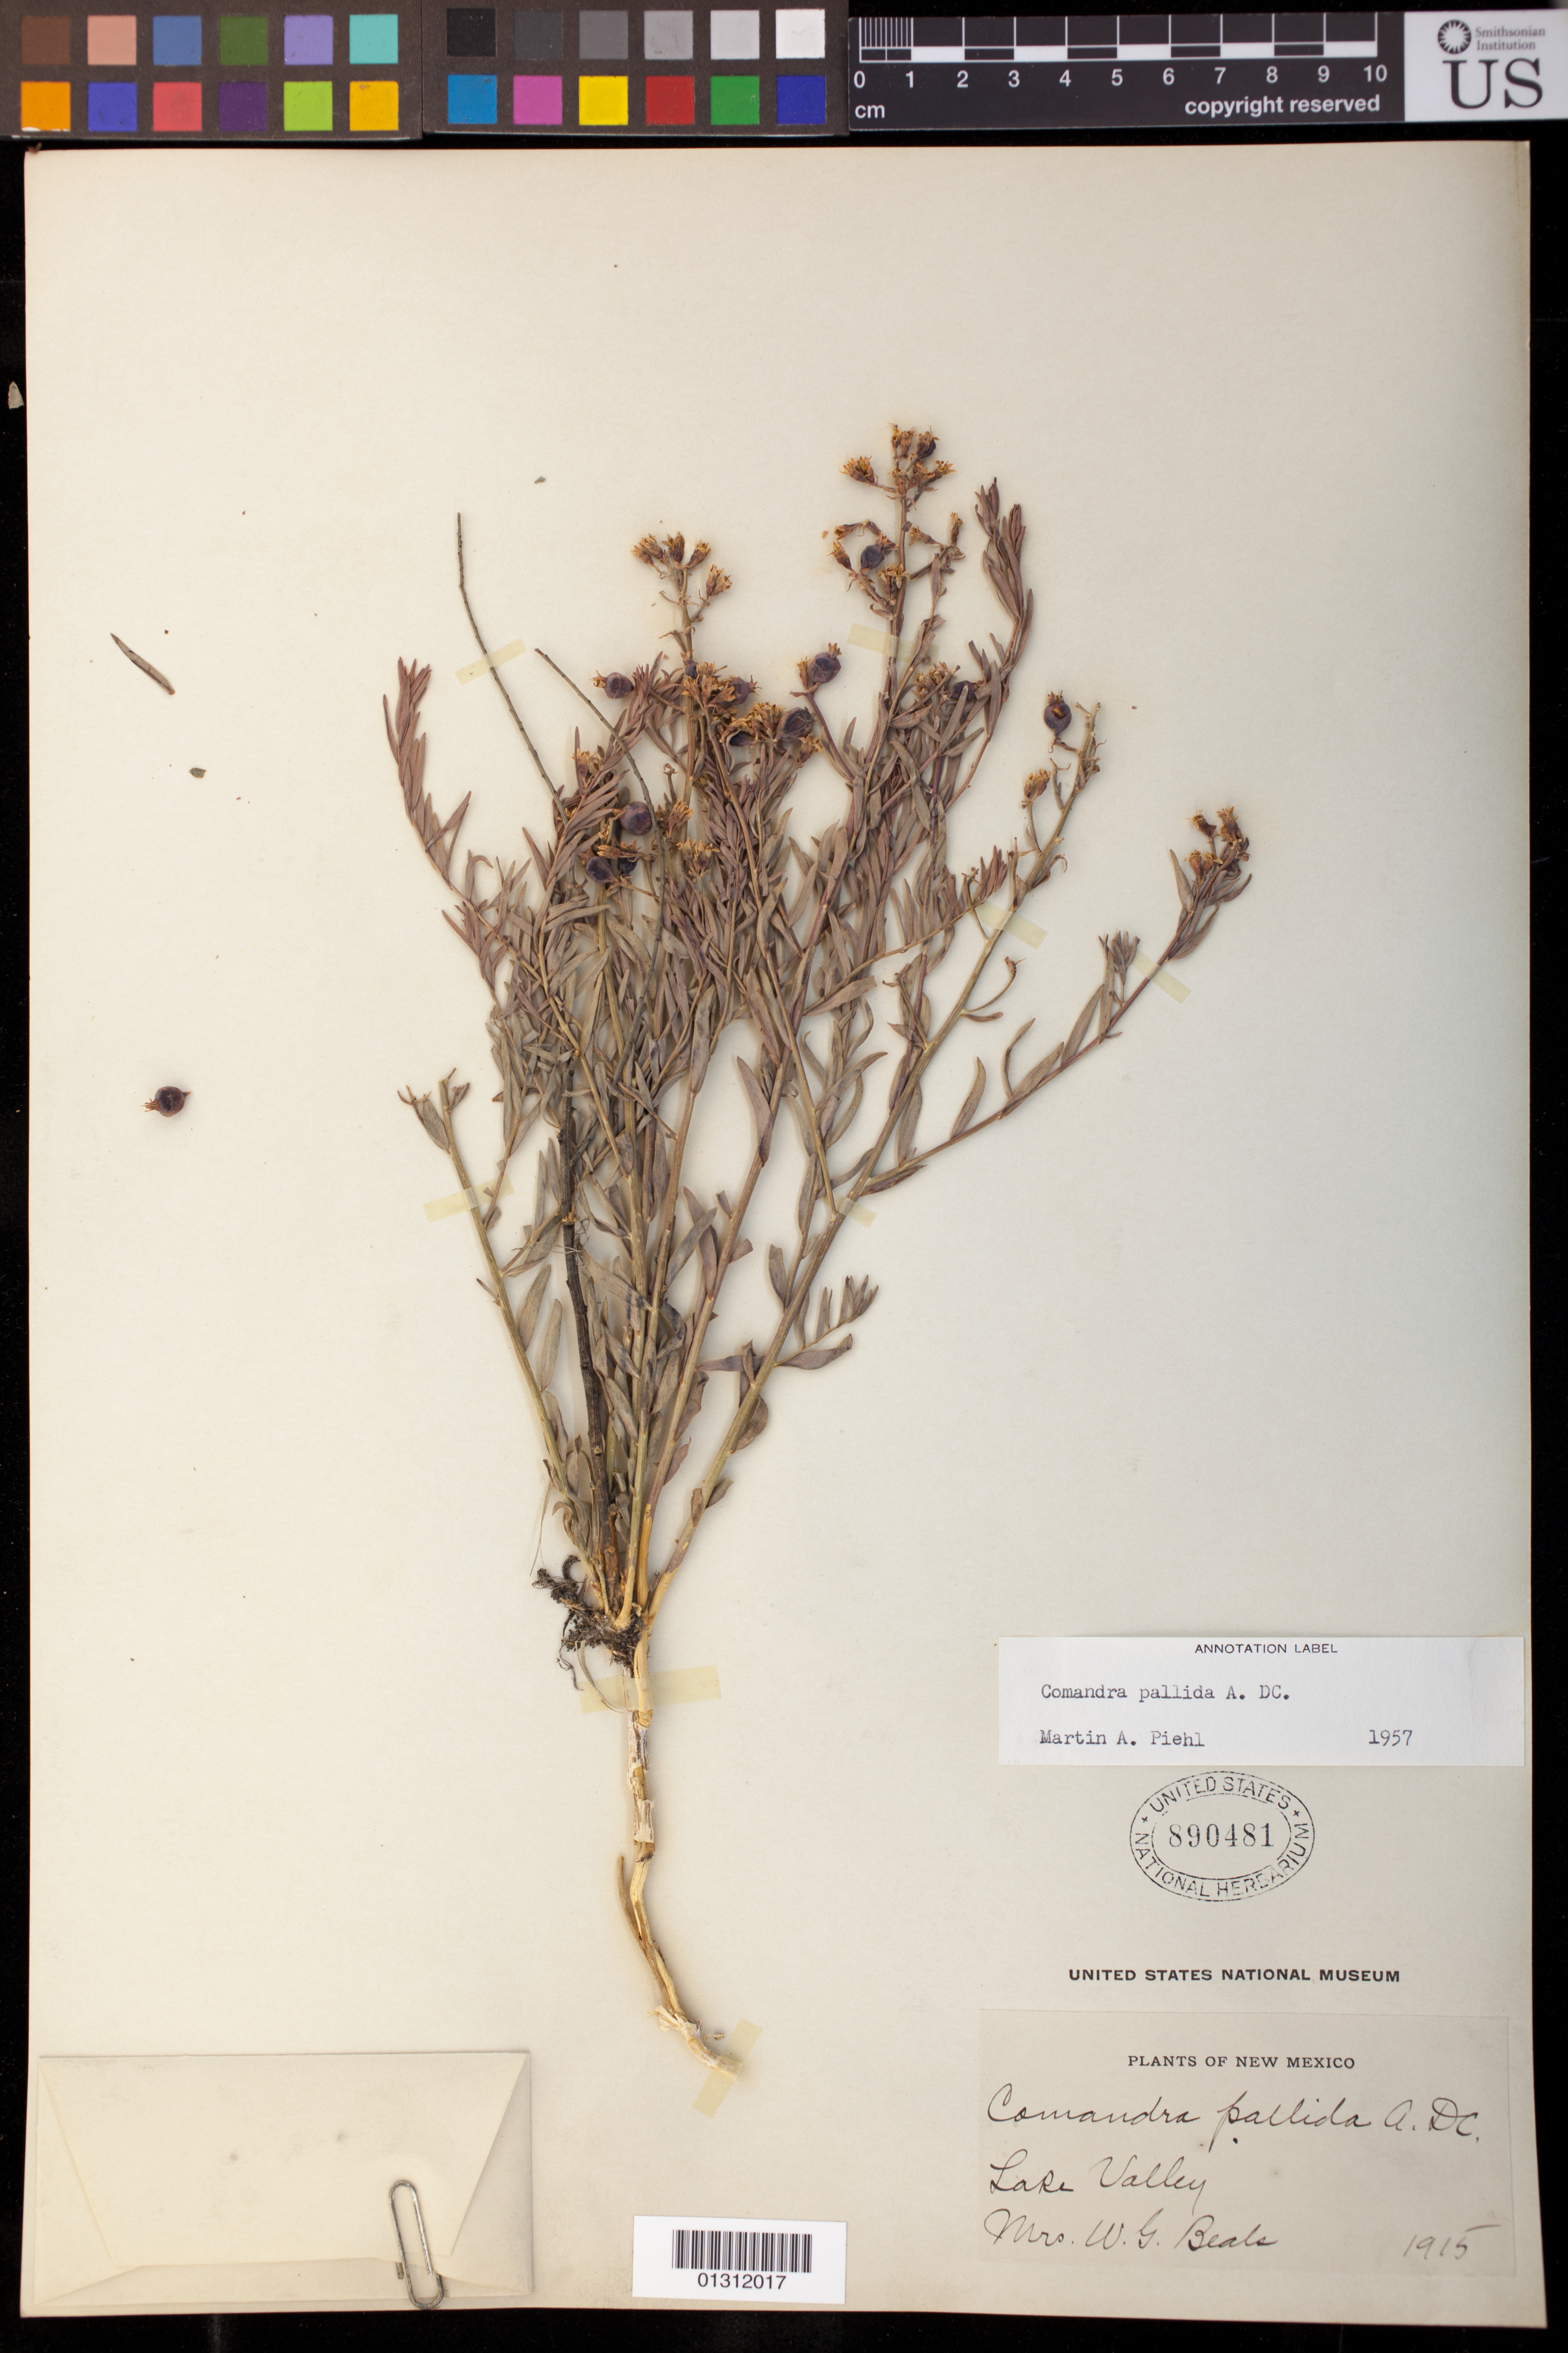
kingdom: Plantae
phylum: Tracheophyta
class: Magnoliopsida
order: Santalales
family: Comandraceae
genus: Comandra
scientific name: Comandra pallida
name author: A. DC.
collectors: Mrs. W. G. Beals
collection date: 1915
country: United States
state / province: New Mexico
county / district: Sierra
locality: Lake Valley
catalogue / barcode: US 890481